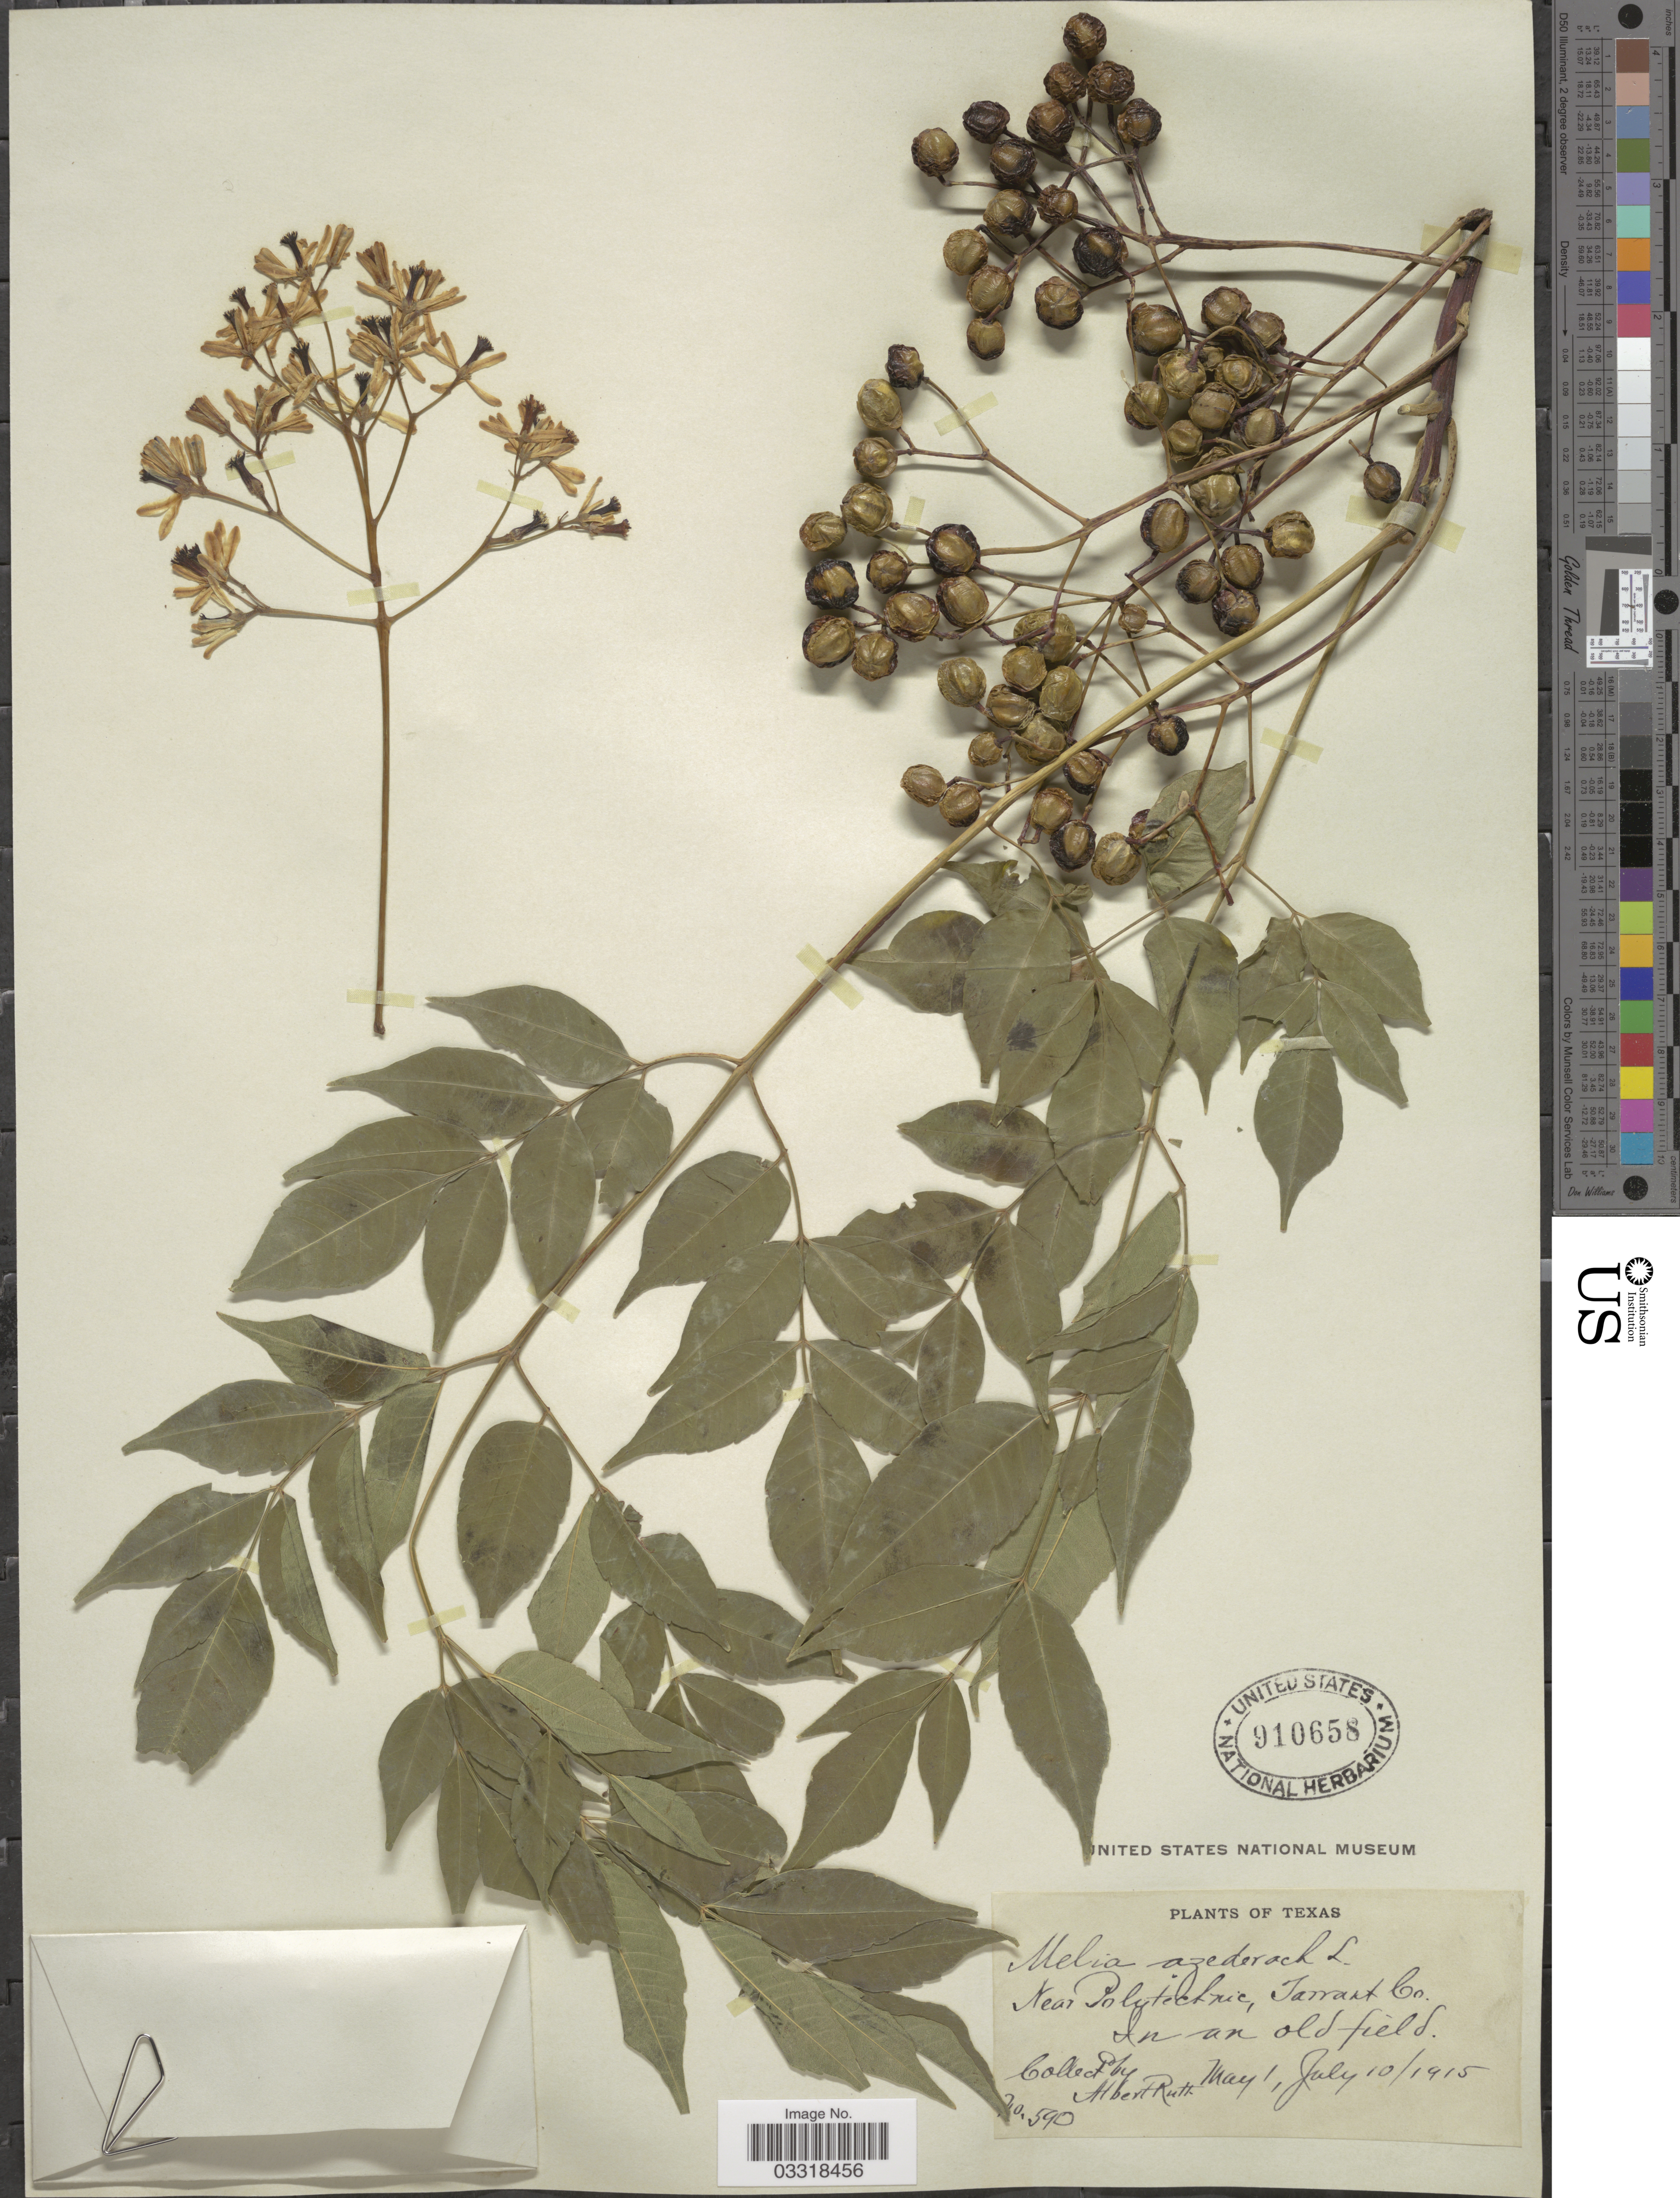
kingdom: Plantae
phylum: Tracheophyta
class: Magnoliopsida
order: Sapindales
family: Meliaceae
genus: Melia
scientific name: Melia azedarach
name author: L.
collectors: A. Ruth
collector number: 590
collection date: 1915-05-01/1915-07-10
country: United States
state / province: Texas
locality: Near Polytechnic, Tarrant Co.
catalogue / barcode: US 910658